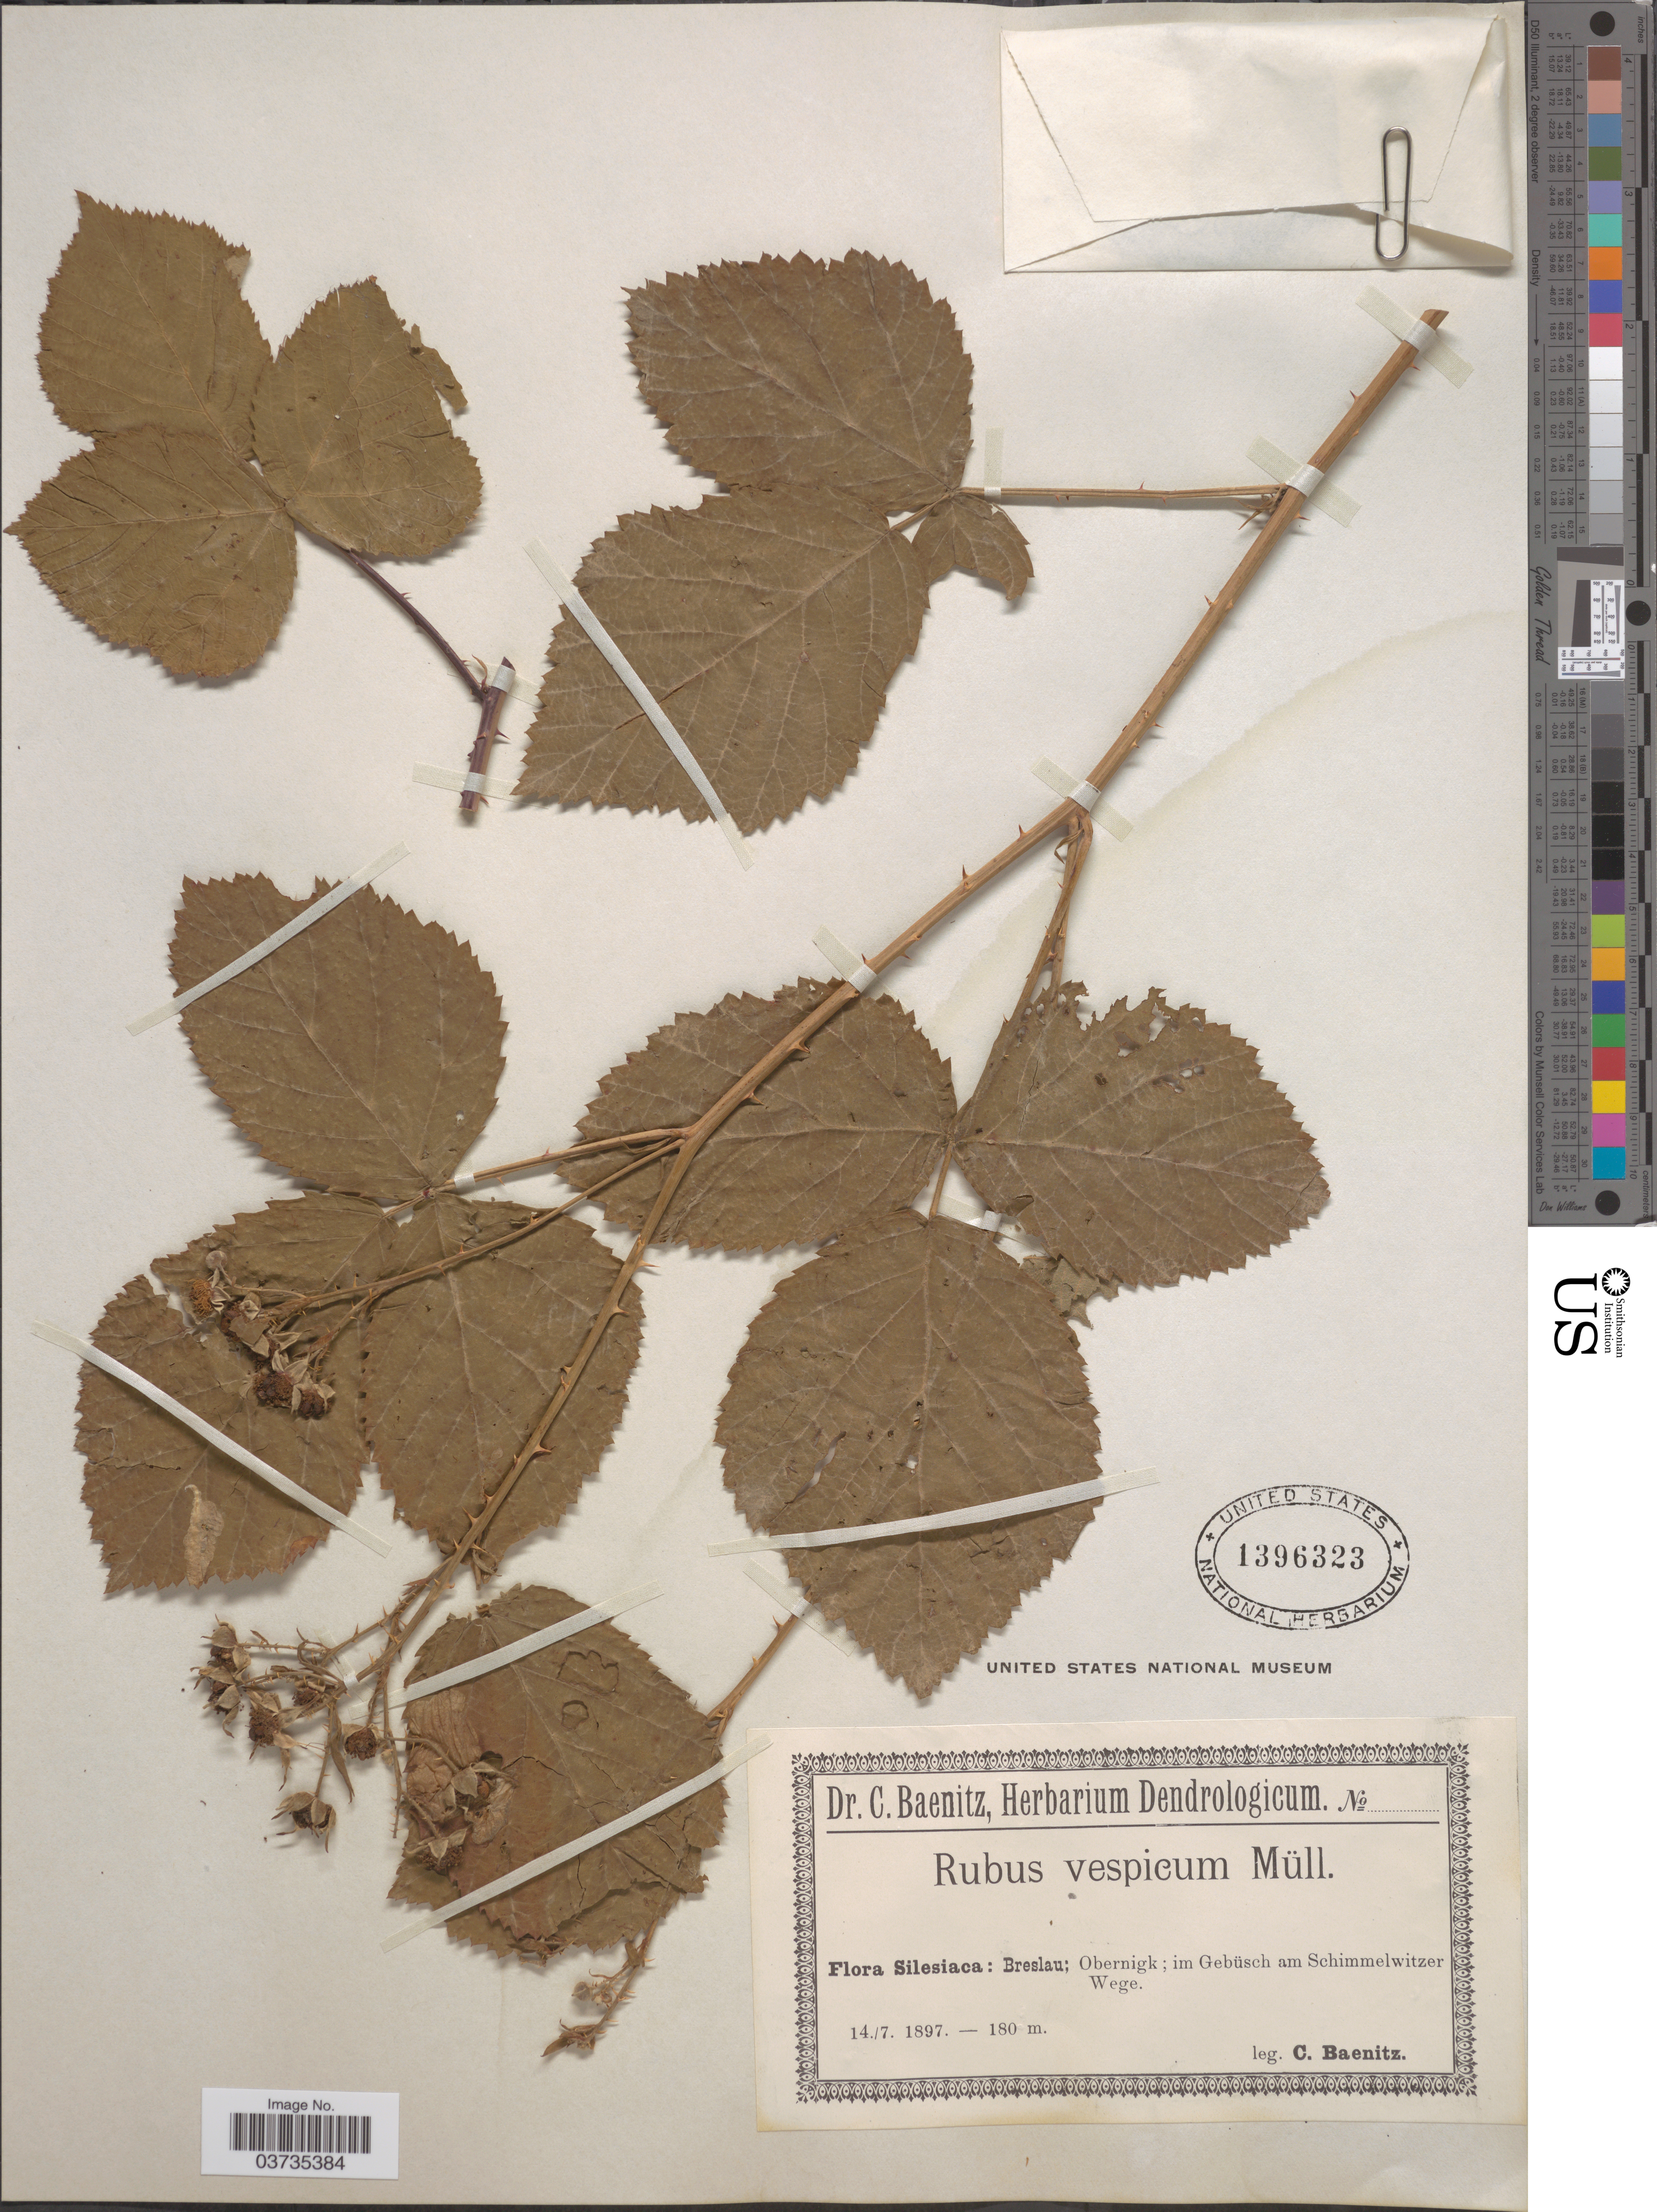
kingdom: Plantae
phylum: Tracheophyta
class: Magnoliopsida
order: Rosales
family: Rosaceae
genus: Rubus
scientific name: Rubus vespicum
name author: P.J. Müll. & Wirtg.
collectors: C. G. Baenitz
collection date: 1897-07-14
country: Poland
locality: Silesiaca: Breslau; Obernigk; im Gebüsch am Schimmelwitzer Wege.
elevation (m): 180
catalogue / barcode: US 1396323